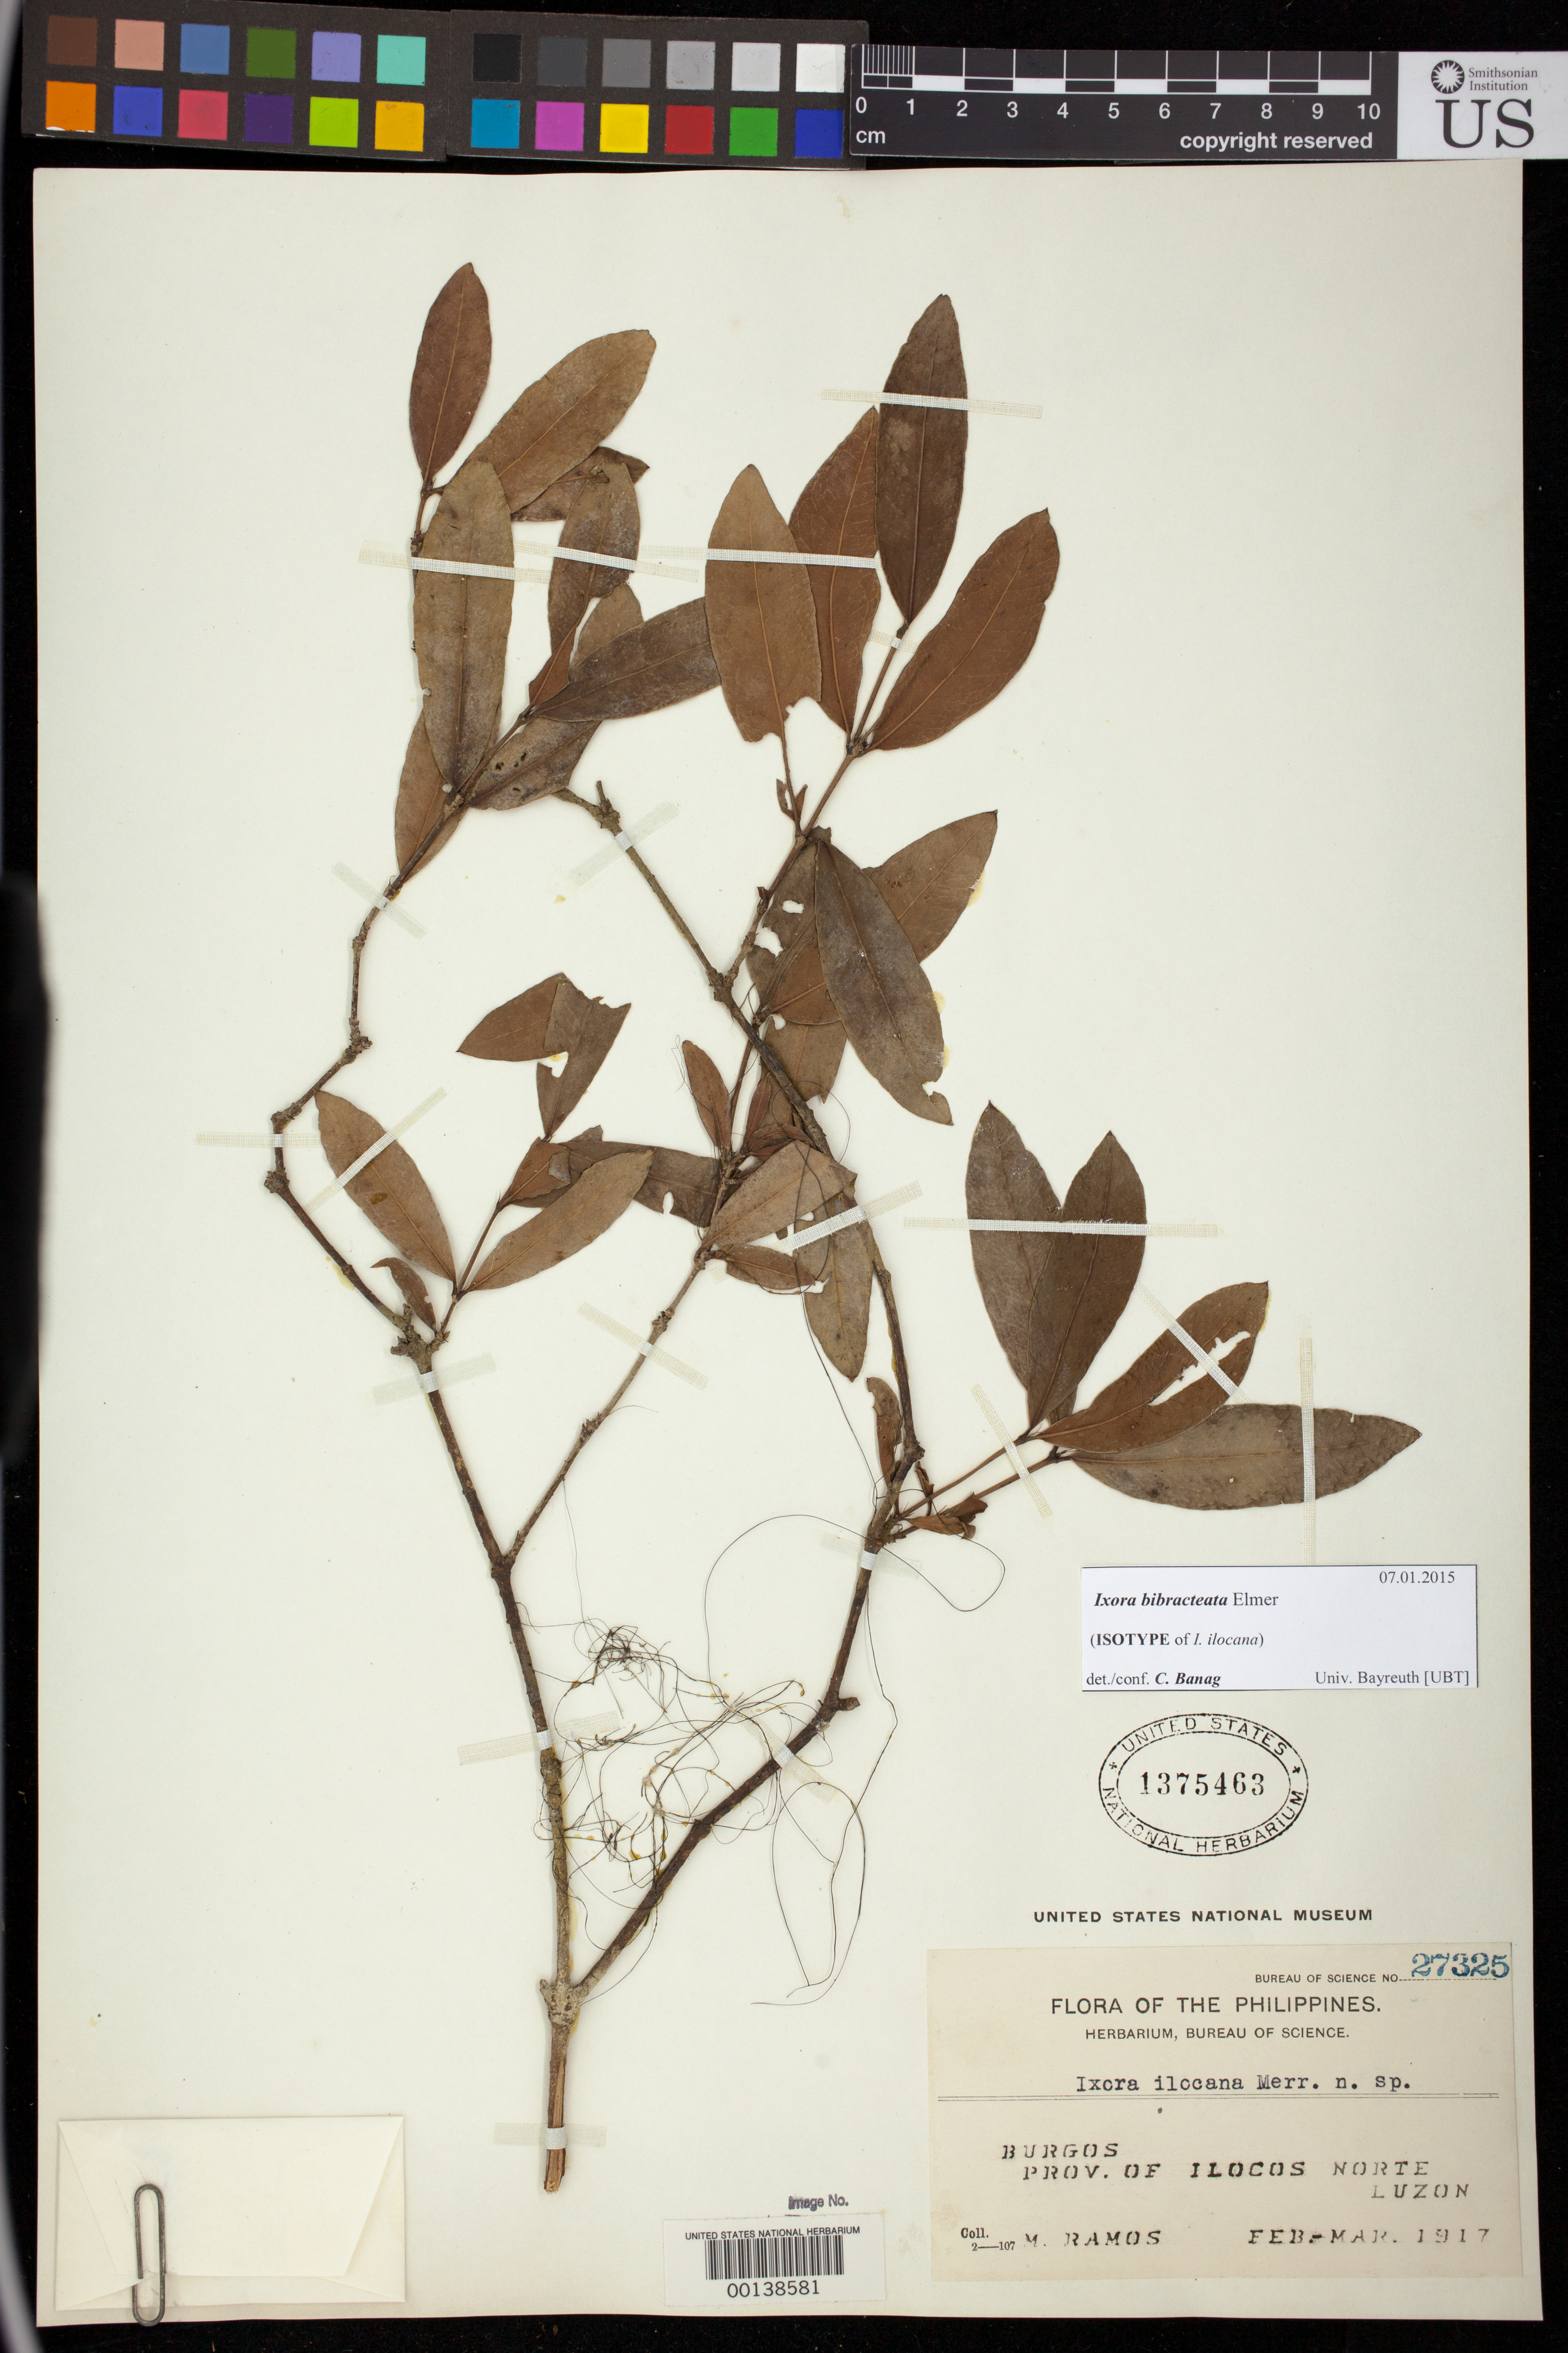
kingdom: Plantae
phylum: Tracheophyta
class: Magnoliopsida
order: Gentianales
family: Rubiaceae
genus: Ixora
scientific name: Ixora ilocana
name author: Merr.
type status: Isotype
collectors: M. Ramos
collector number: Bur. Sci. 27325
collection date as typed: Feb 1917 to -- Mar 1917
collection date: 1917-02/1917-03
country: Philippines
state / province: Ilocos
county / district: Ilocos Norte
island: Luzon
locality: Burgos.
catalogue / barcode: US 1375463